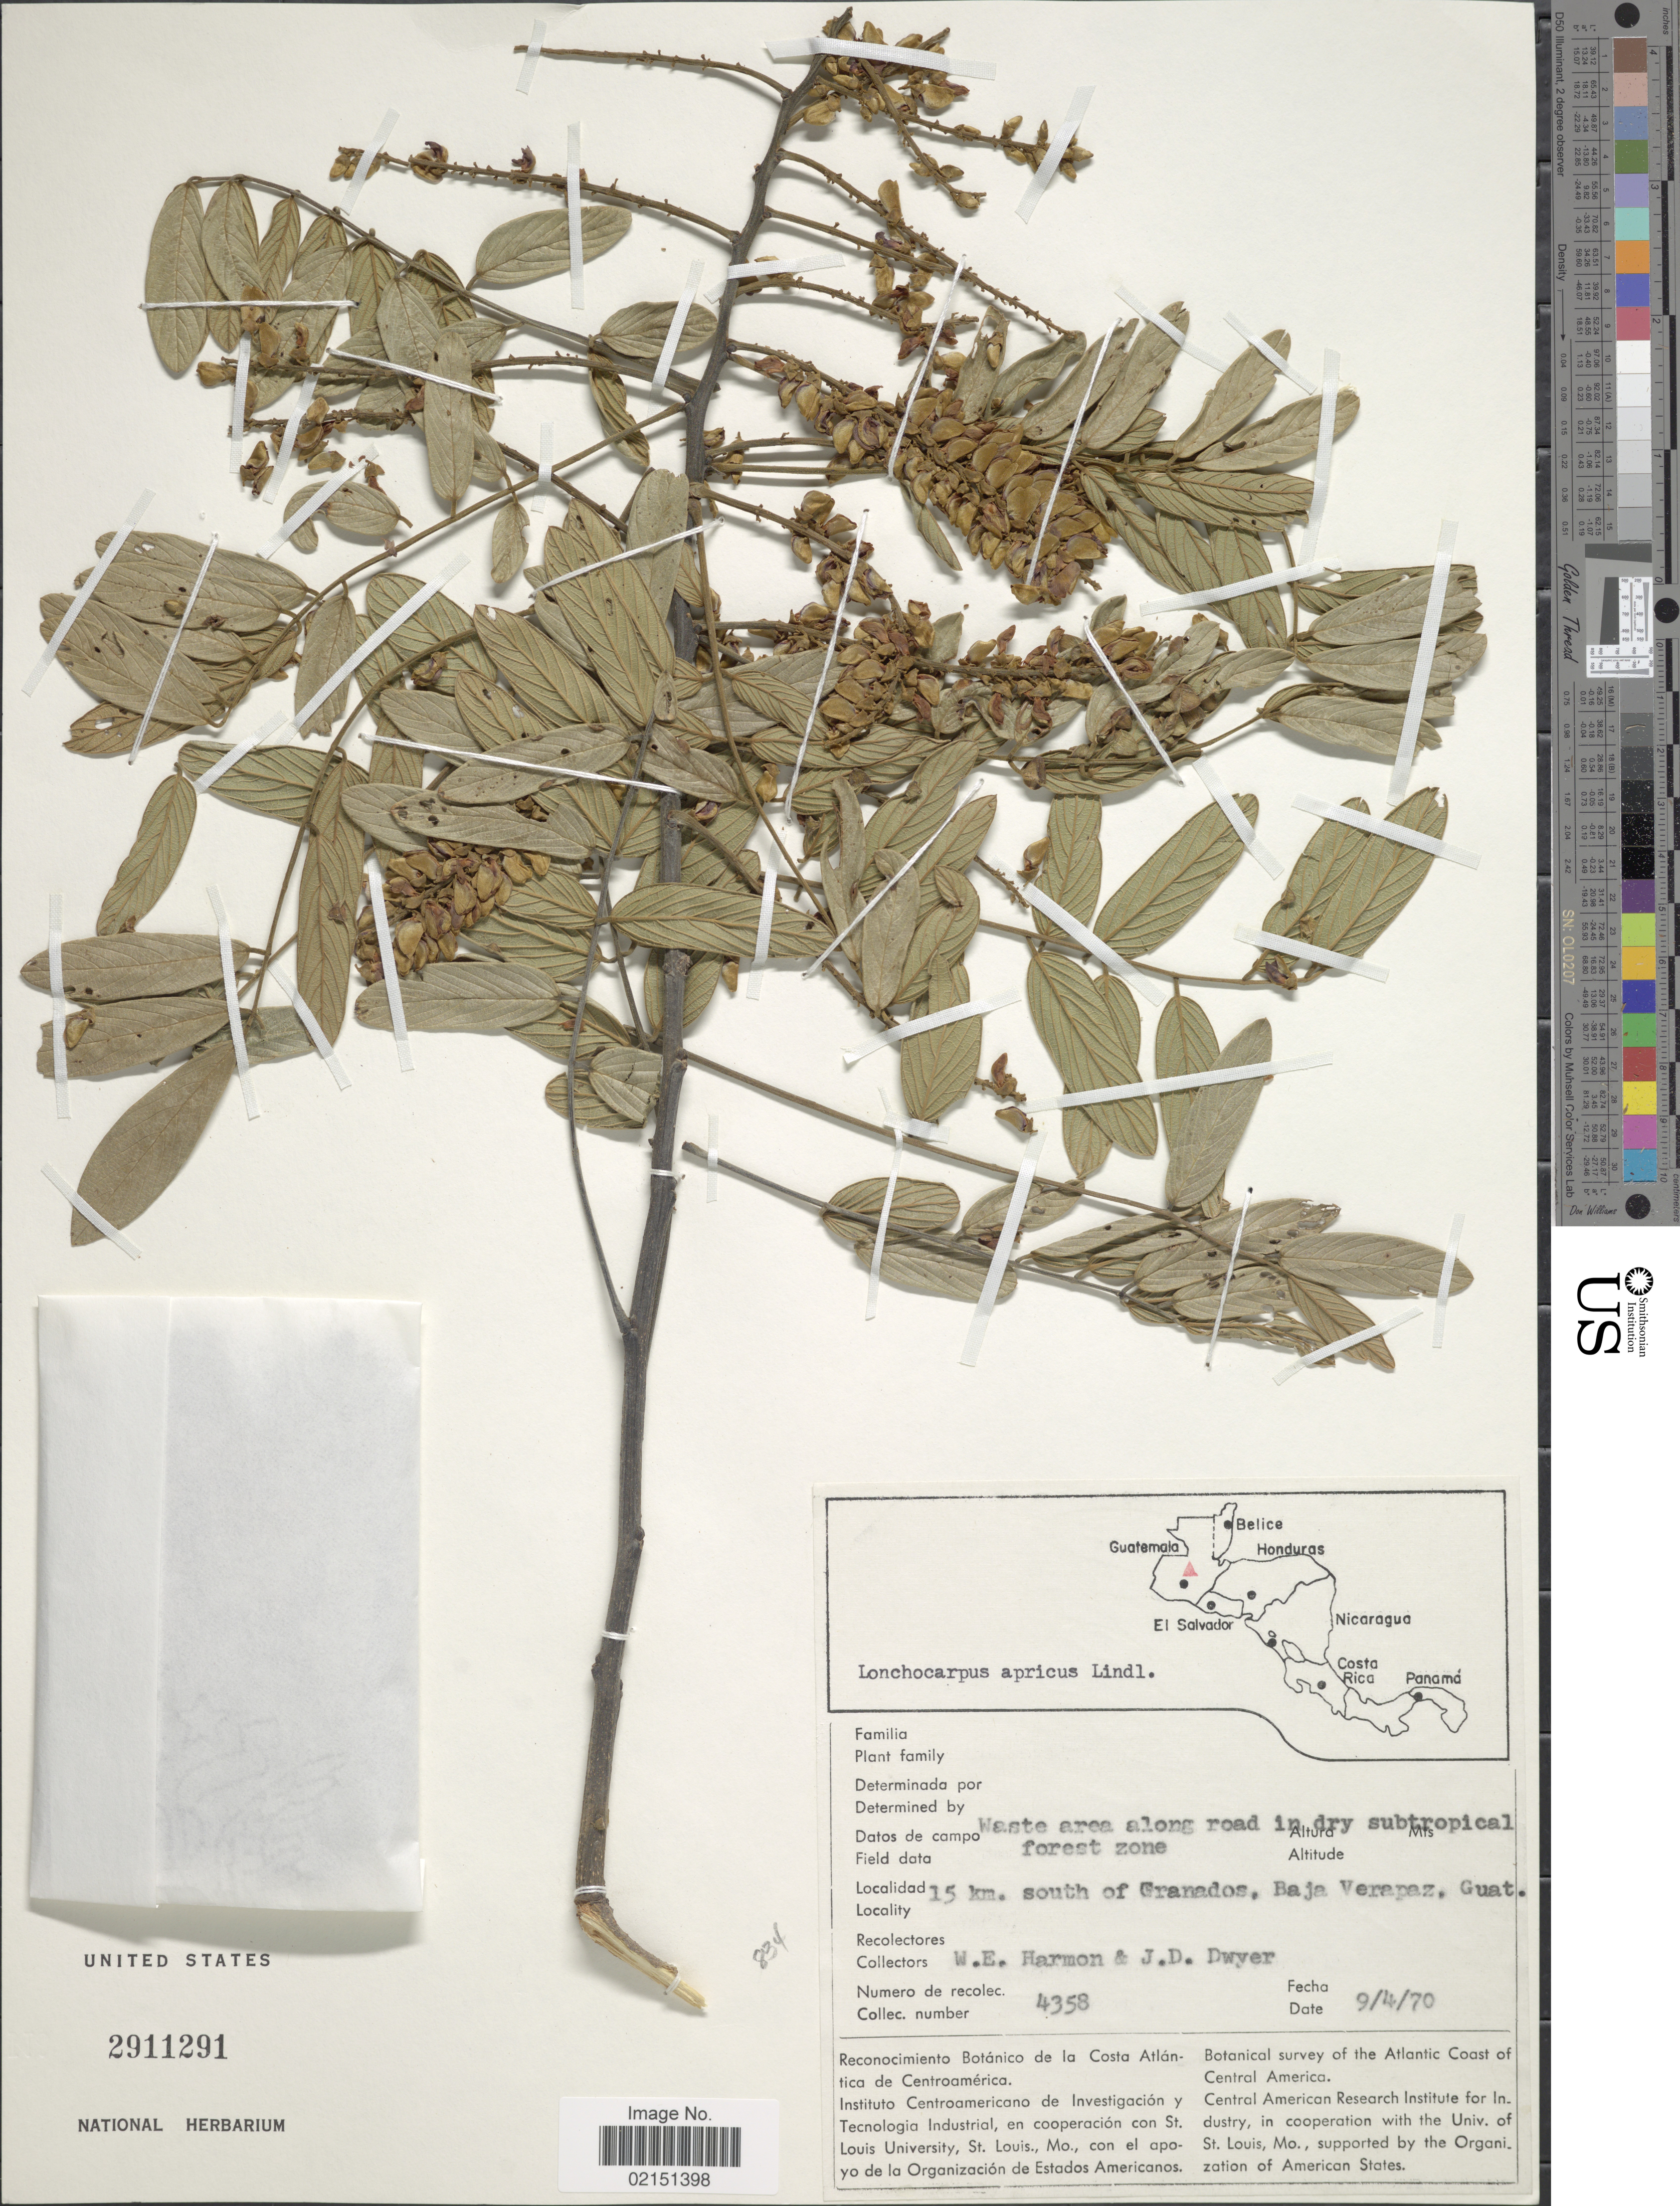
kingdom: Plantae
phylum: Tracheophyta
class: Magnoliopsida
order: Fabales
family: Fabaceae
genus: Lonchocarpus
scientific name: Lonchocarpus apricus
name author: Lundell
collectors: W. E. Harmon & J. D. Dwyer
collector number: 4358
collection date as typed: Transcribed d/m/y: 9/4/70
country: Guatemala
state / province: Baja Verapaz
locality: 15 km. south of Granados, Baj Verapaz, Guat.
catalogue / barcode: US 2911291